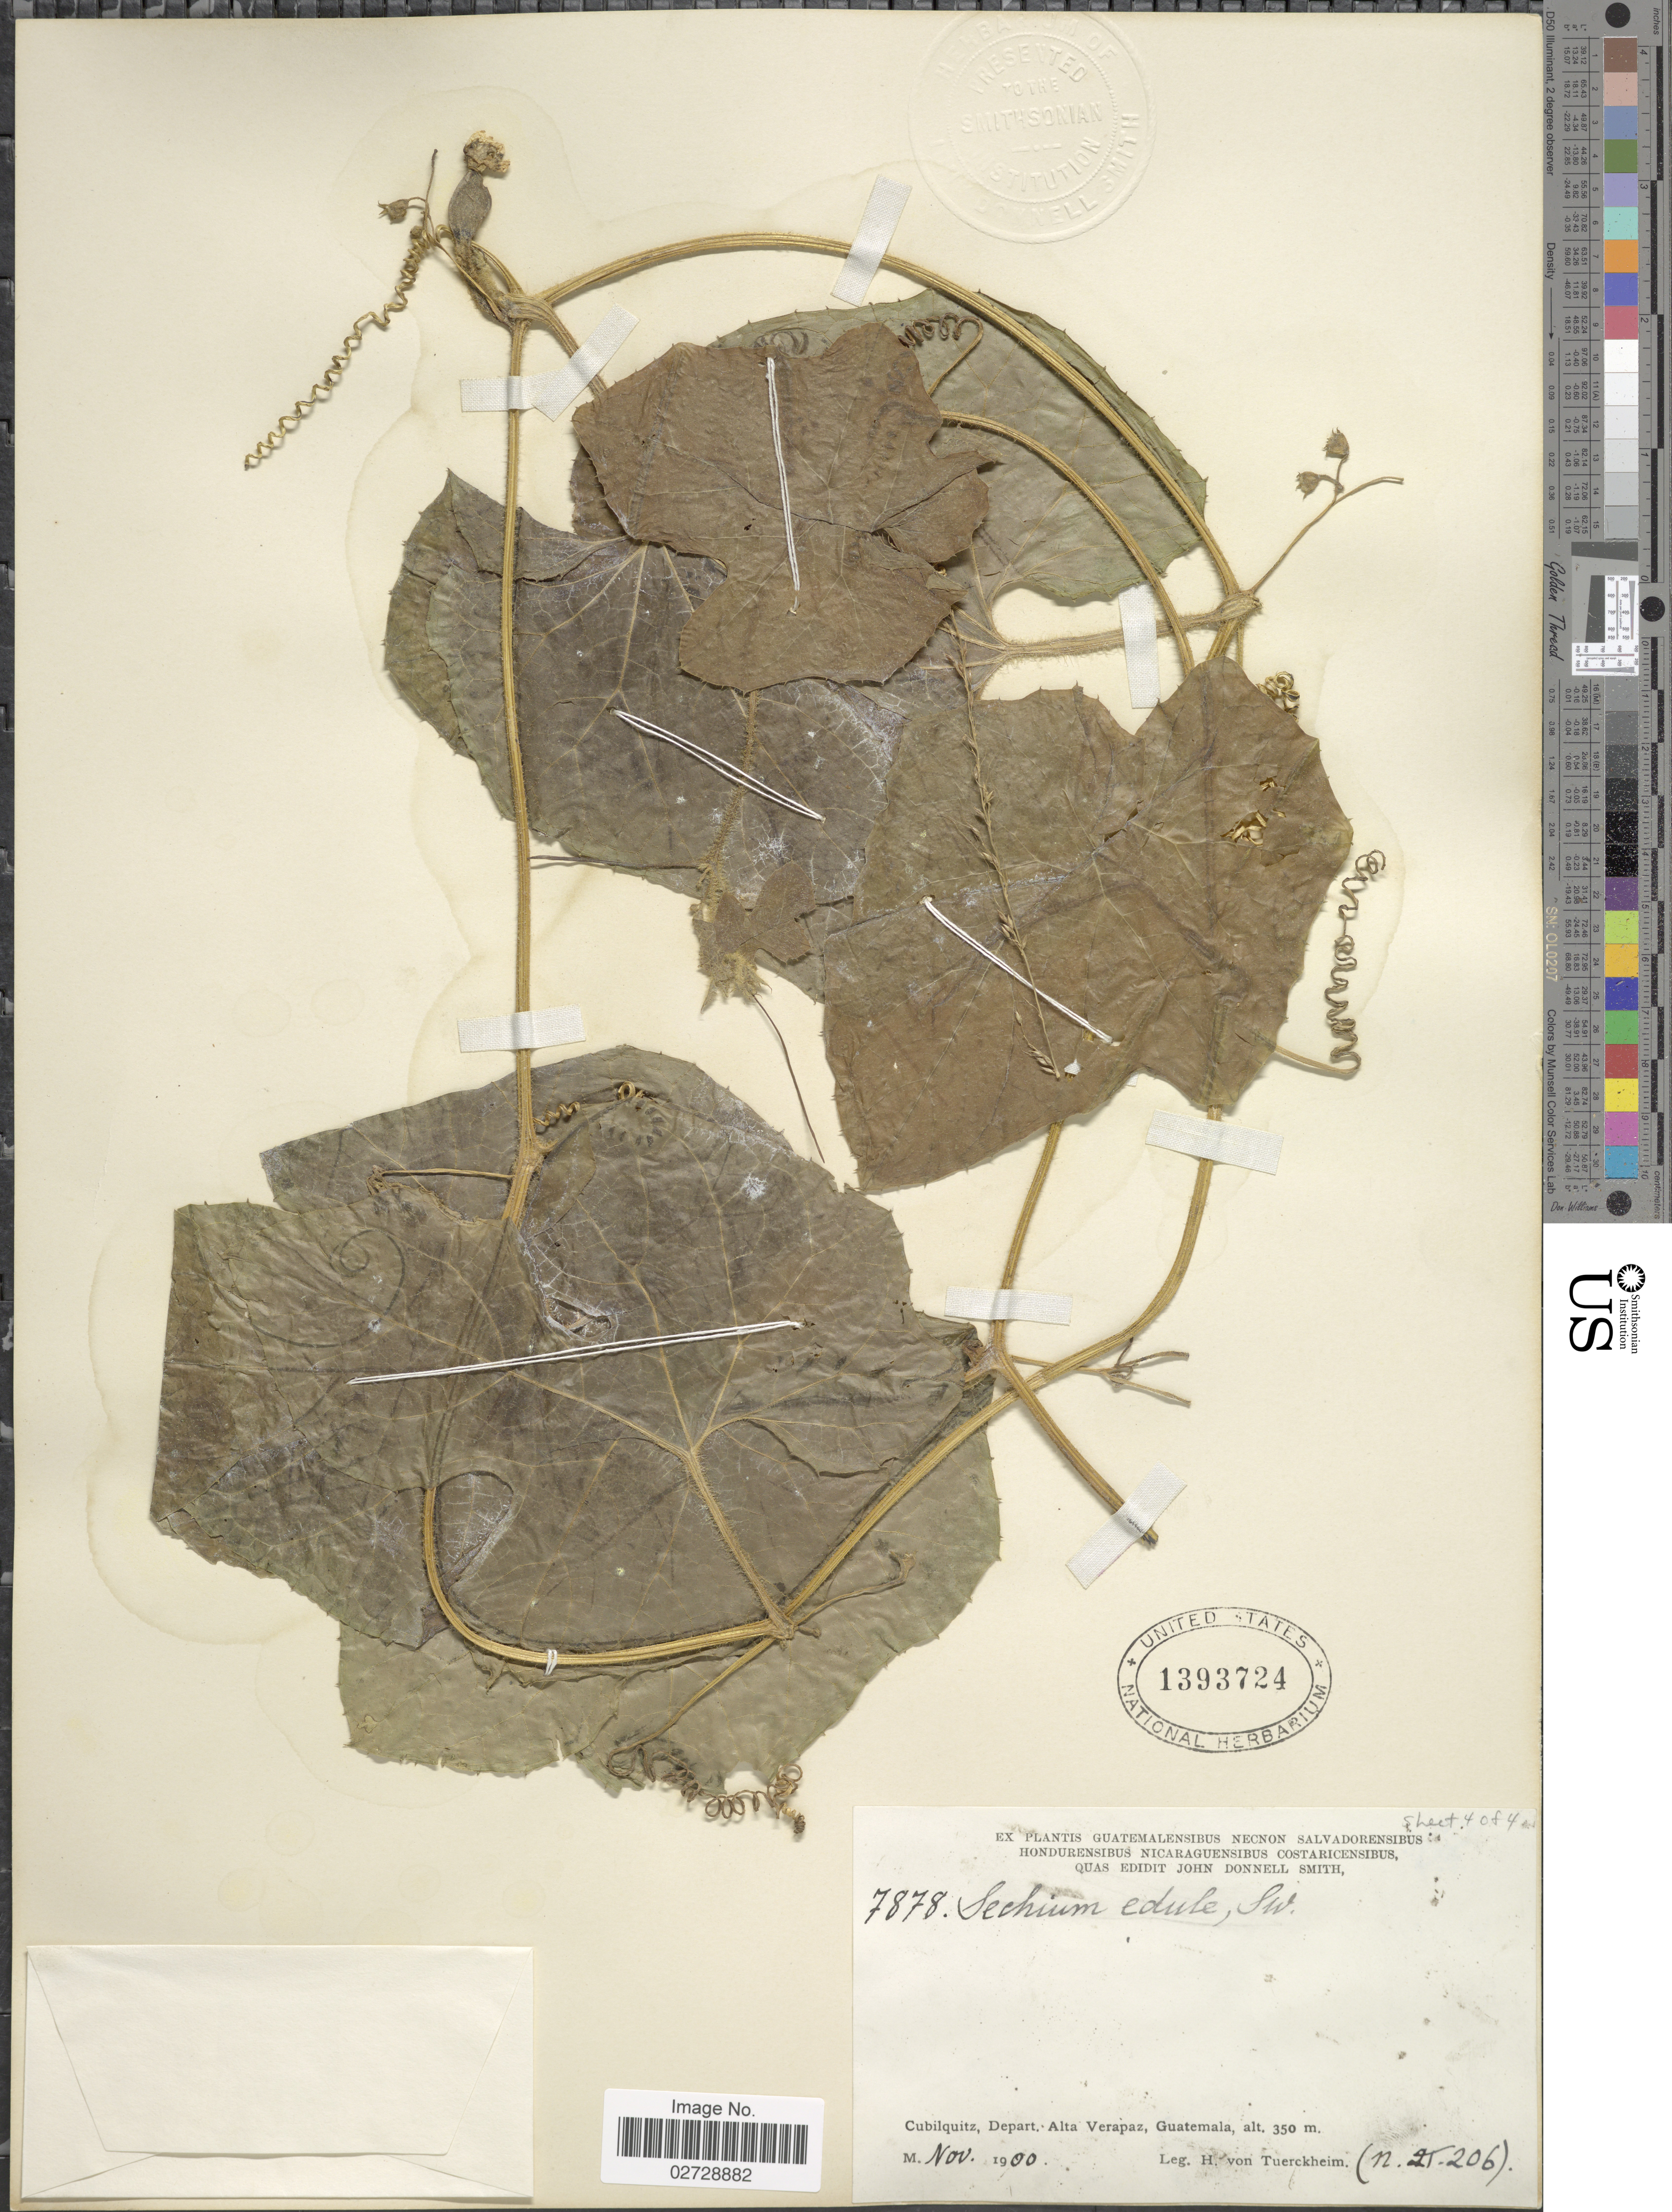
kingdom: Plantae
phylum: Tracheophyta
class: Magnoliopsida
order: Cucurbitales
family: Cucurbitaceae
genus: Sicyos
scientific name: Sicyos edulis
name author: Jacq.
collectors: H. von Türckheim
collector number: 206/7878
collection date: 1900-11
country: Guatemala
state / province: Alta Verapaz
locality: Cubilquitz, Depart. Alta Verapaz.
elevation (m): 350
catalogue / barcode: US 1393724